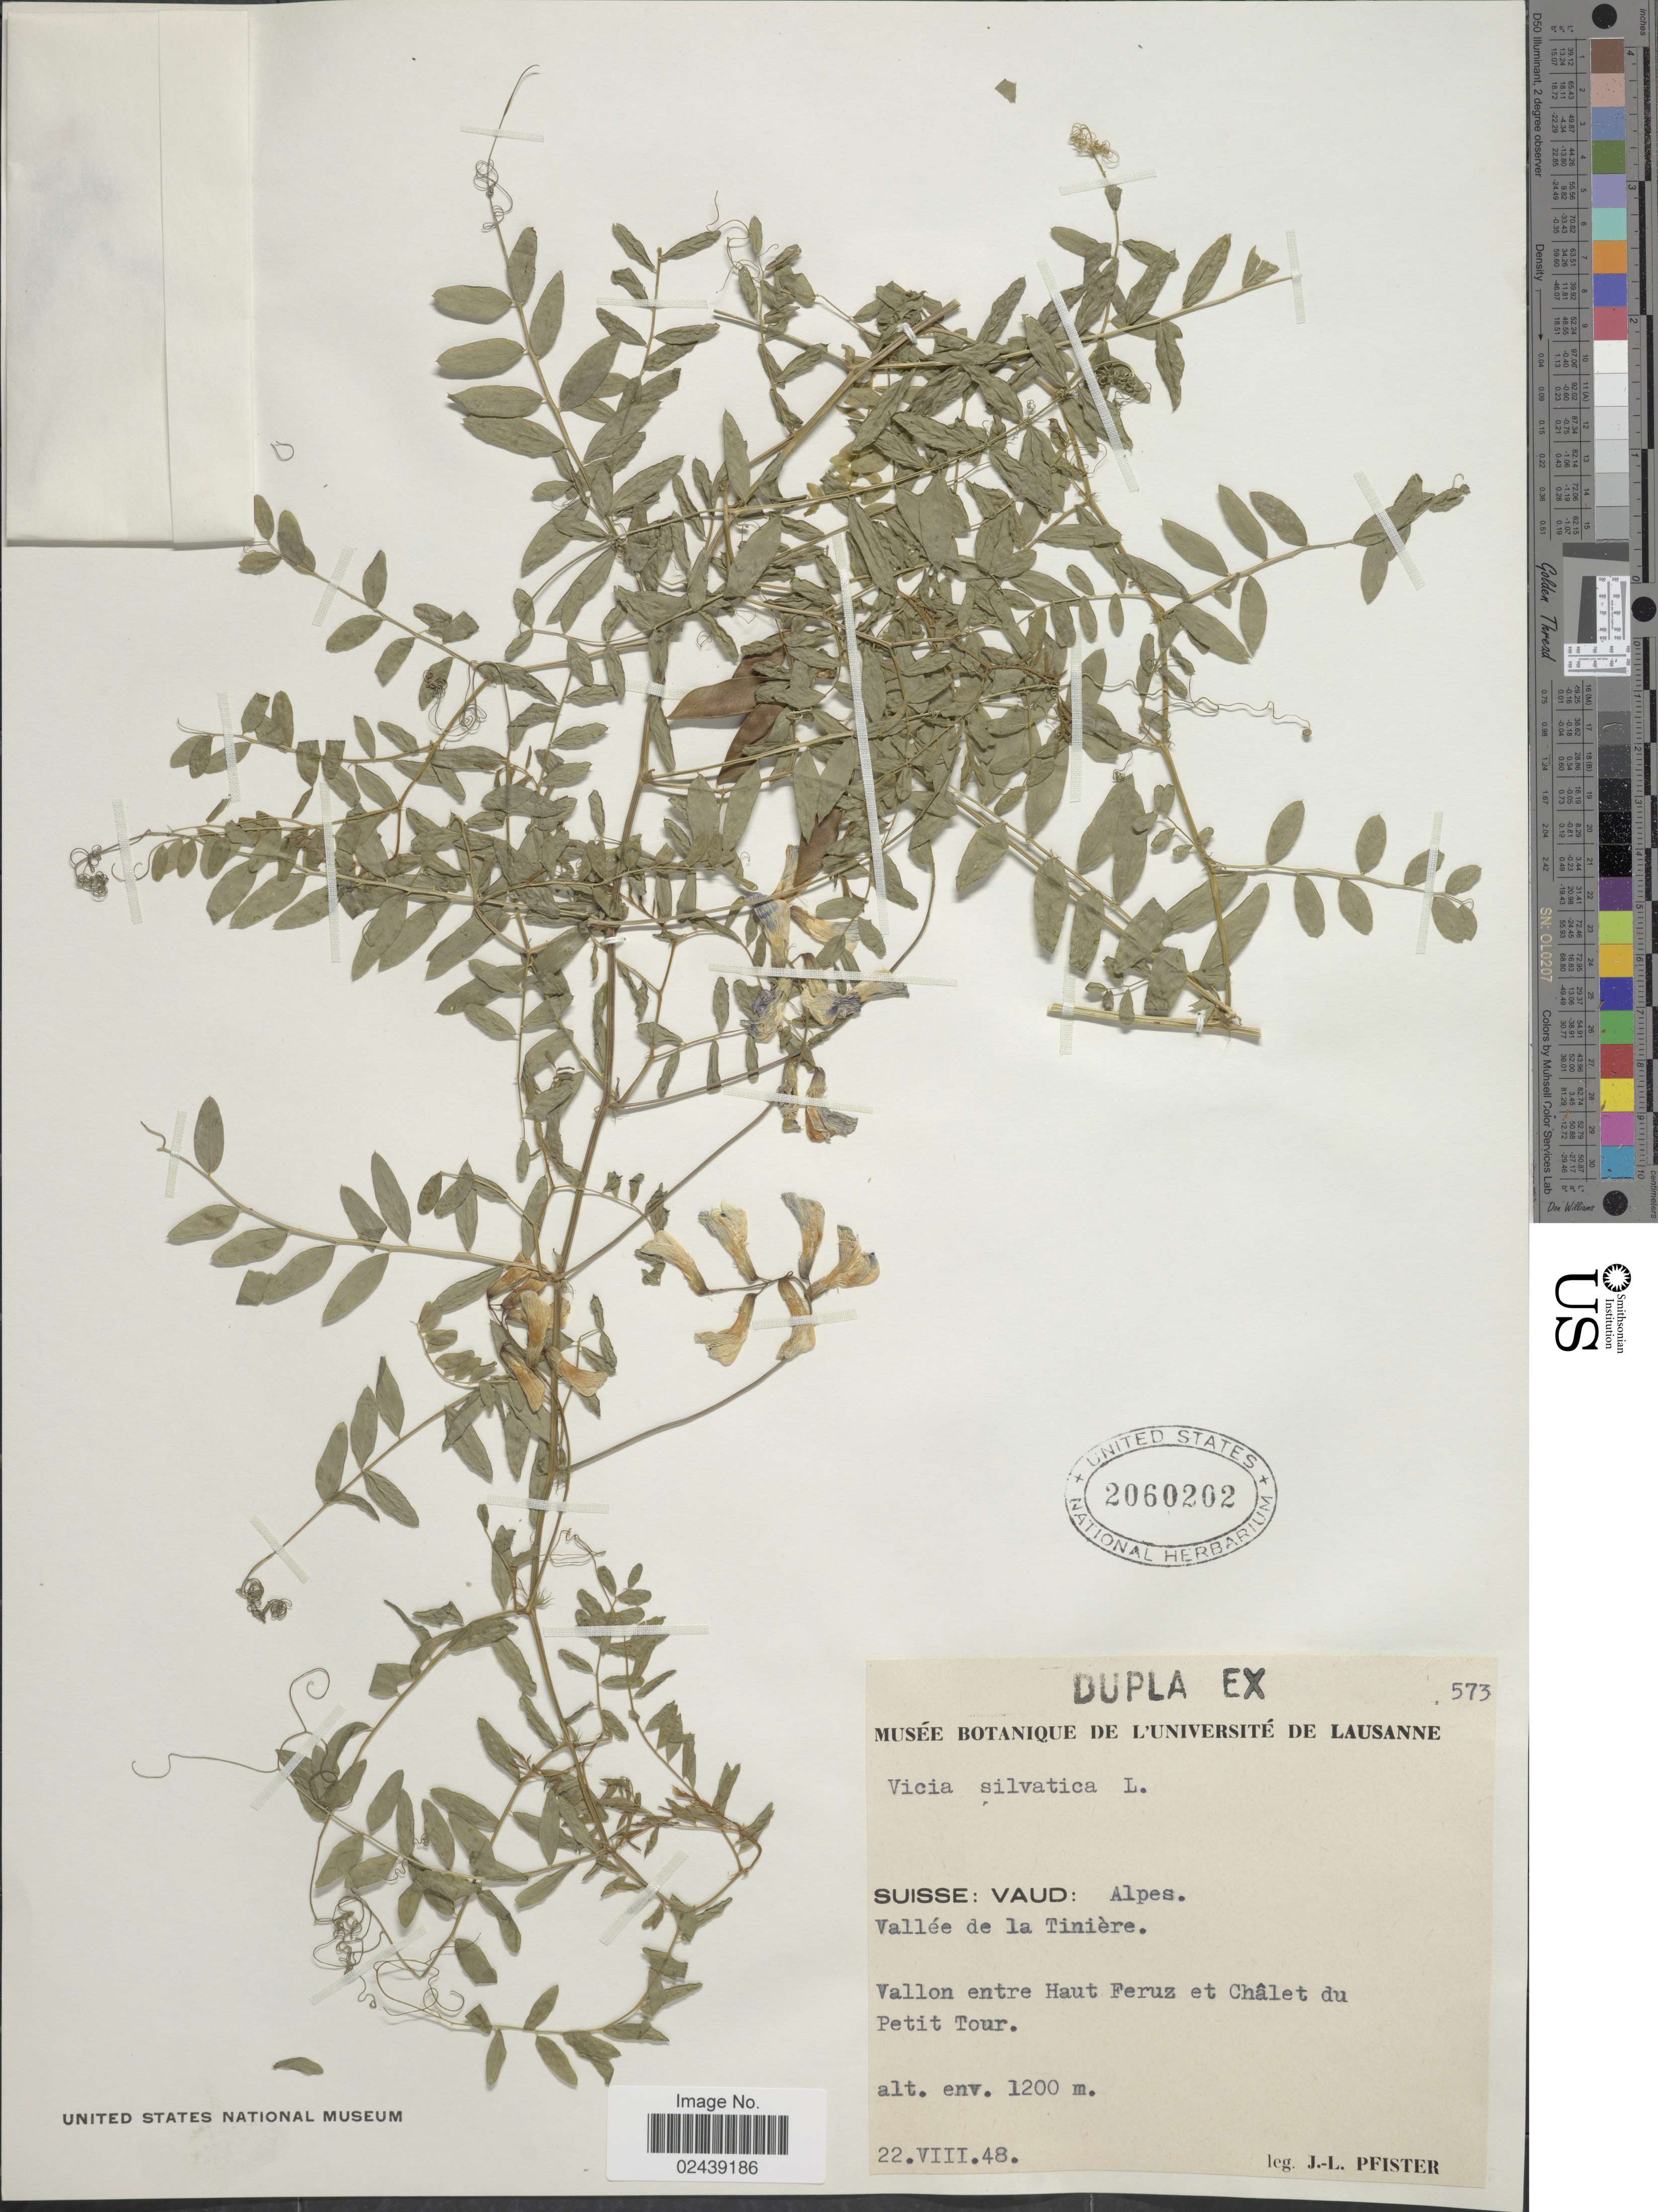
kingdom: Plantae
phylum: Tracheophyta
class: Magnoliopsida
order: Fabales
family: Fabaceae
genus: Vicia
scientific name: Vicia sylvatica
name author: L.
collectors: J. Pfister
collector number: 573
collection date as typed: Transcribed d/m/y: 22/8/48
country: Switzerland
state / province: Vaud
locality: Suisse: Alpes. Vallee de la Tiniere. Vallon entre Haut Feruz et Chalet du Petit Tour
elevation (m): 1200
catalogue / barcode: US 2060202